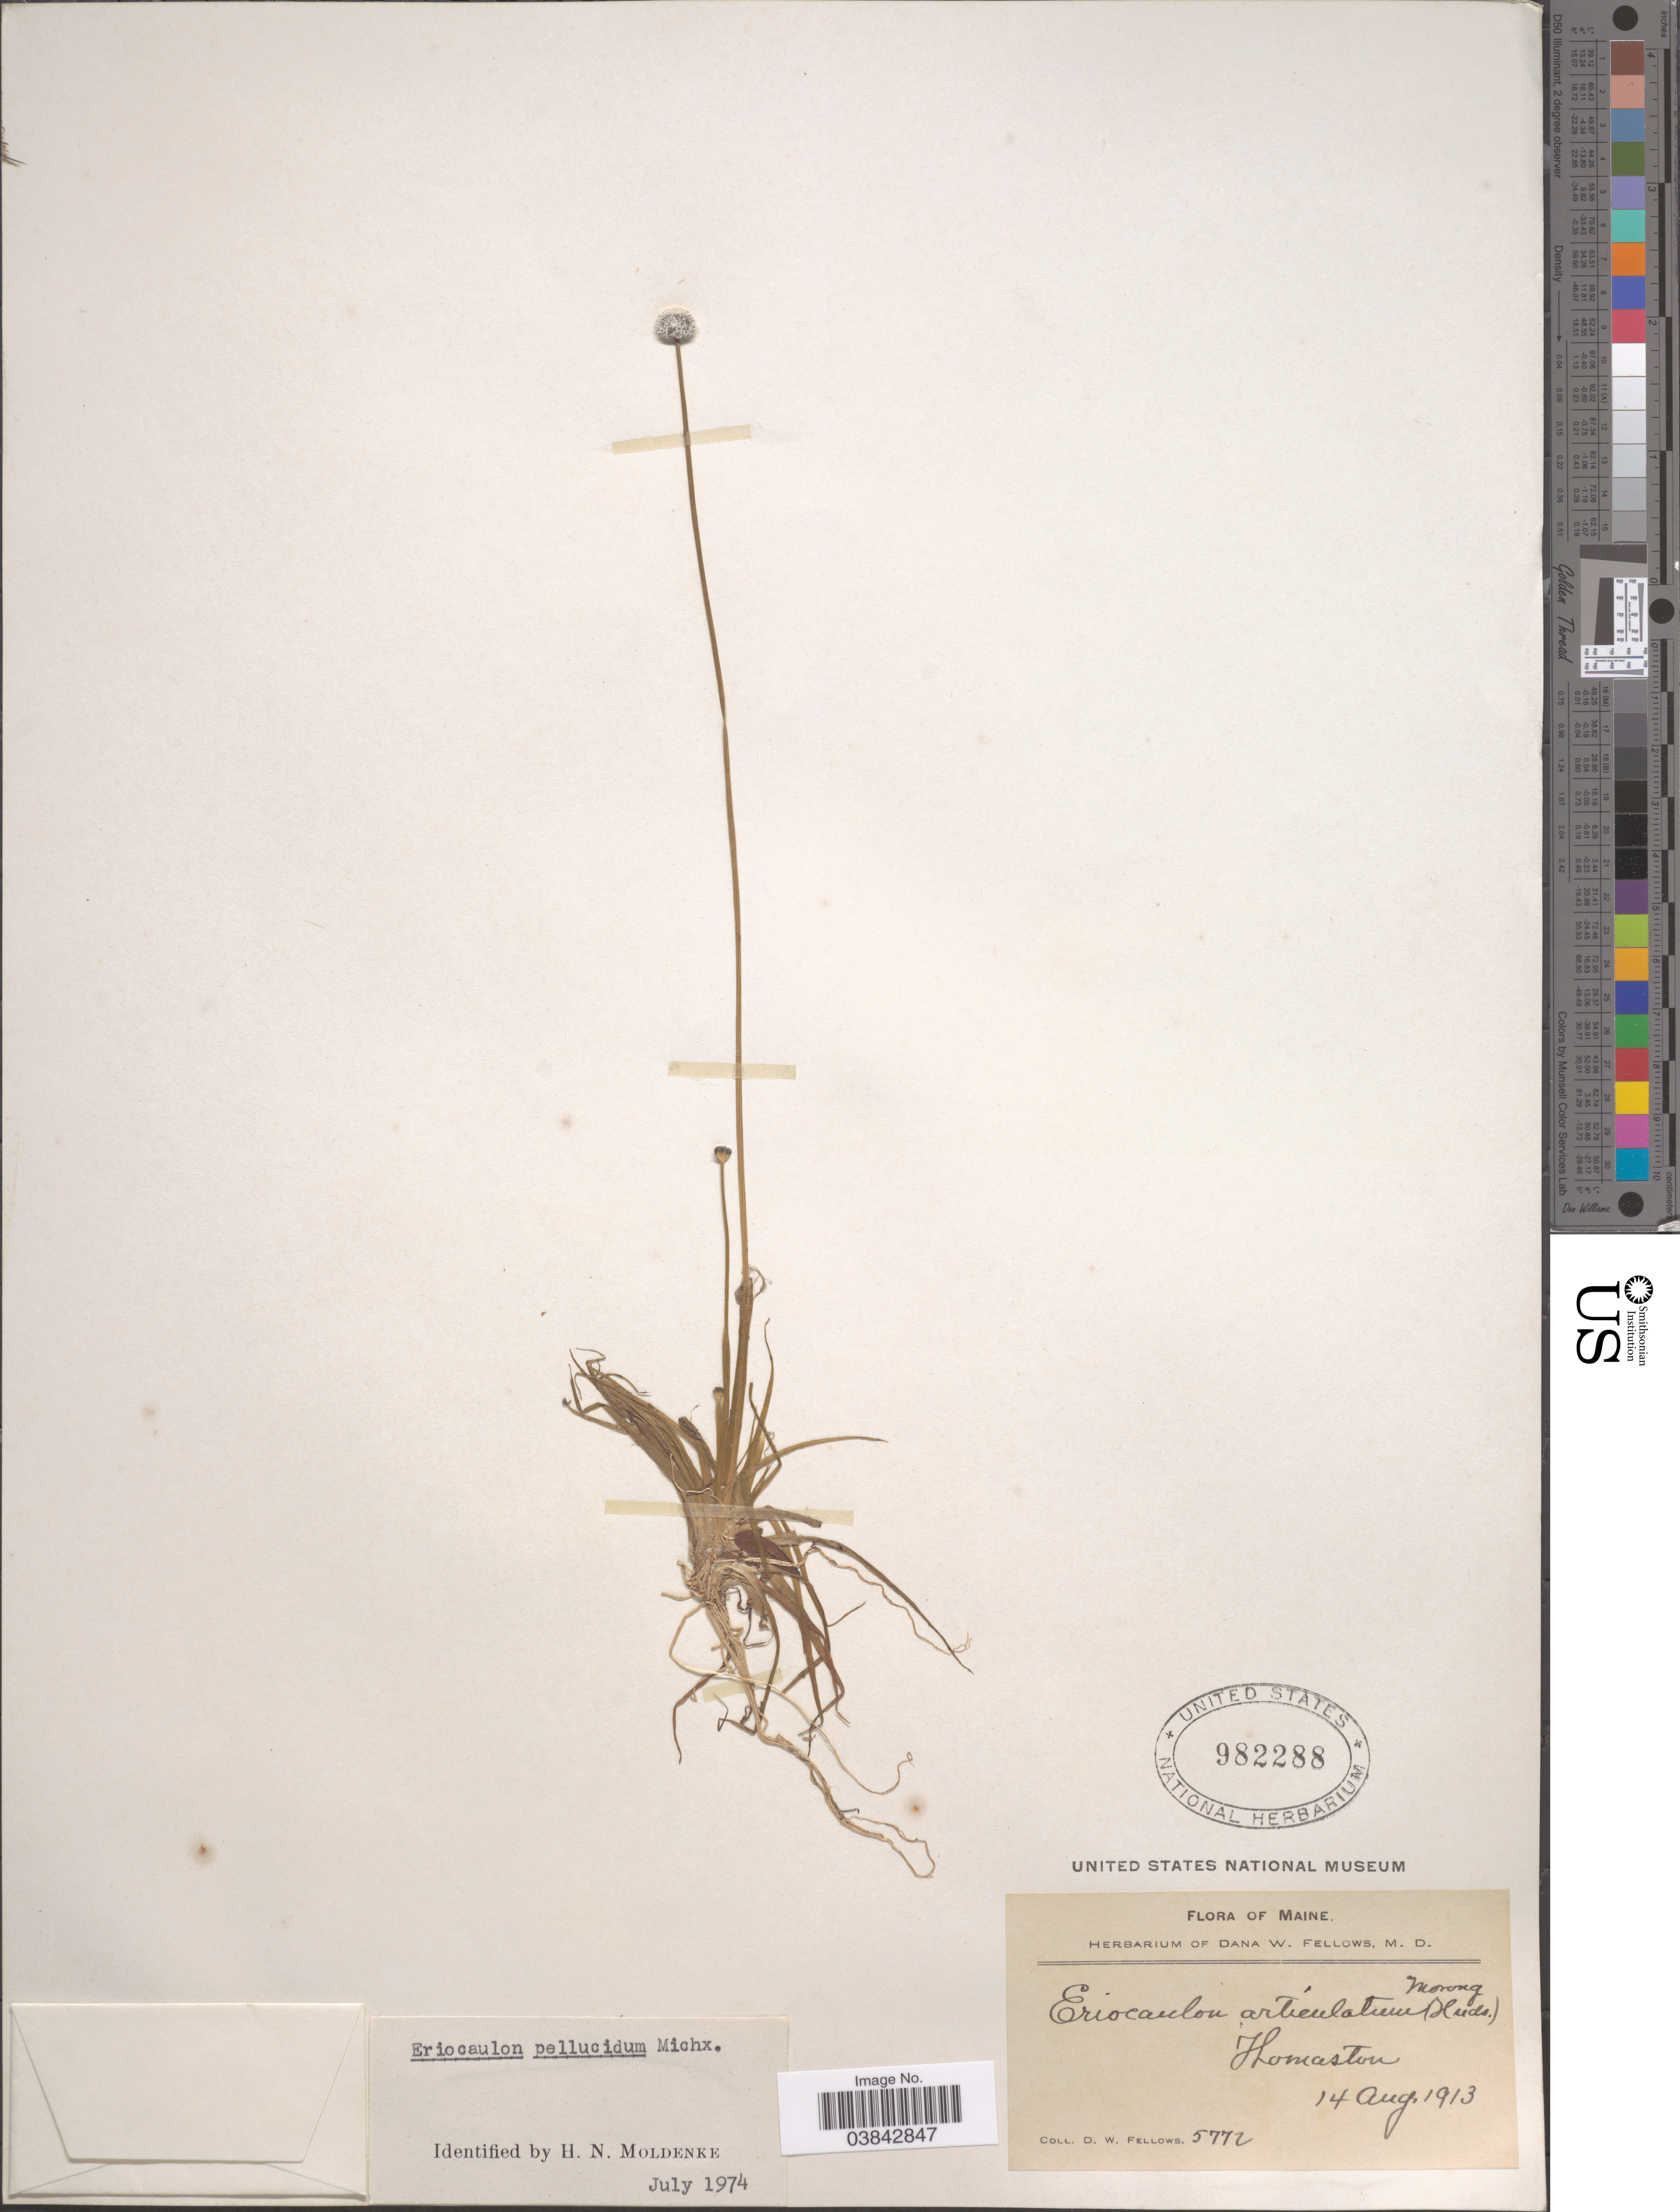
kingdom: Plantae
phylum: Tracheophyta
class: Liliopsida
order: Poales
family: Eriocaulaceae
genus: Eriocaulon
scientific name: Eriocaulon aquaticum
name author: (Hill) Druce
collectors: D. W. Fellows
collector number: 5772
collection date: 1913-08-14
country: United States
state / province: Maine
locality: Thomaston.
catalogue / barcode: US 982288